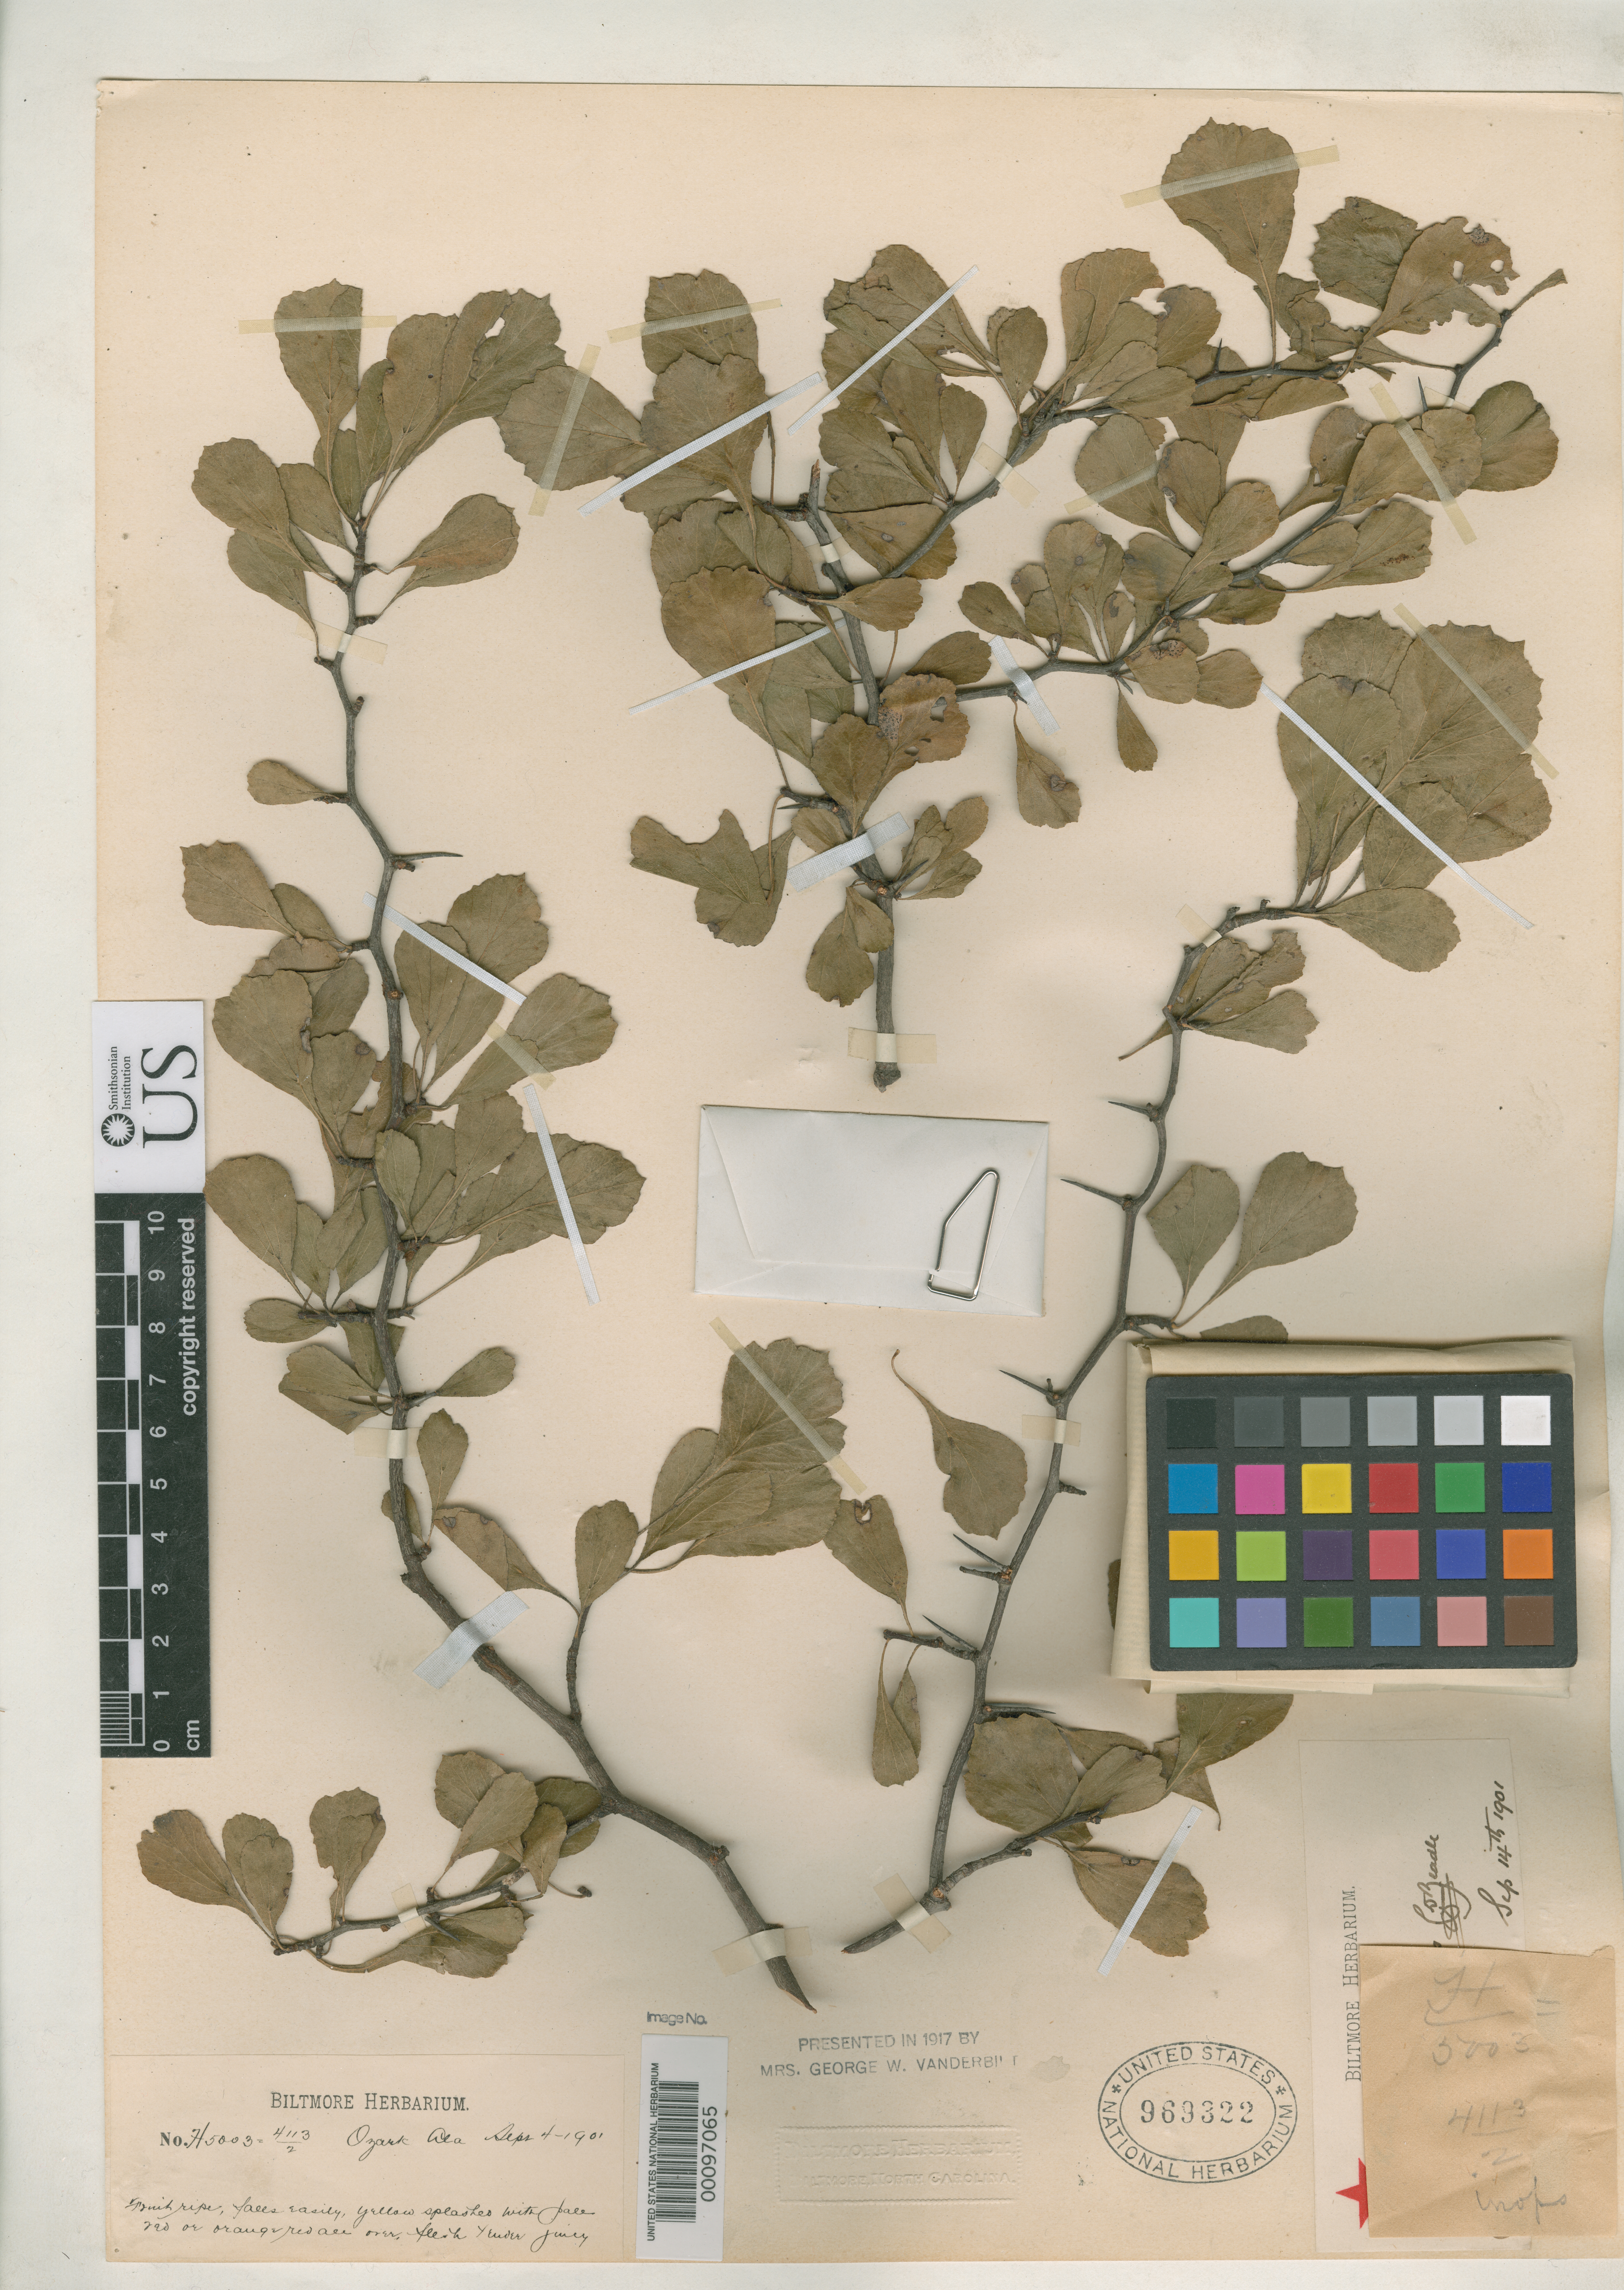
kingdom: Plantae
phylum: Tracheophyta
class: Magnoliopsida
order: Rosales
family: Rosaceae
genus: Crataegus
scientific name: Crataegus inops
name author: Beadle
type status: Syntype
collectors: ex herb. Biltmore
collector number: H 4113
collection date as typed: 11 Apr 1901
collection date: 1901-04-11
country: United States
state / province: Alabama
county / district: Dale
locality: Ozark.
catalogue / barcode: US 969322